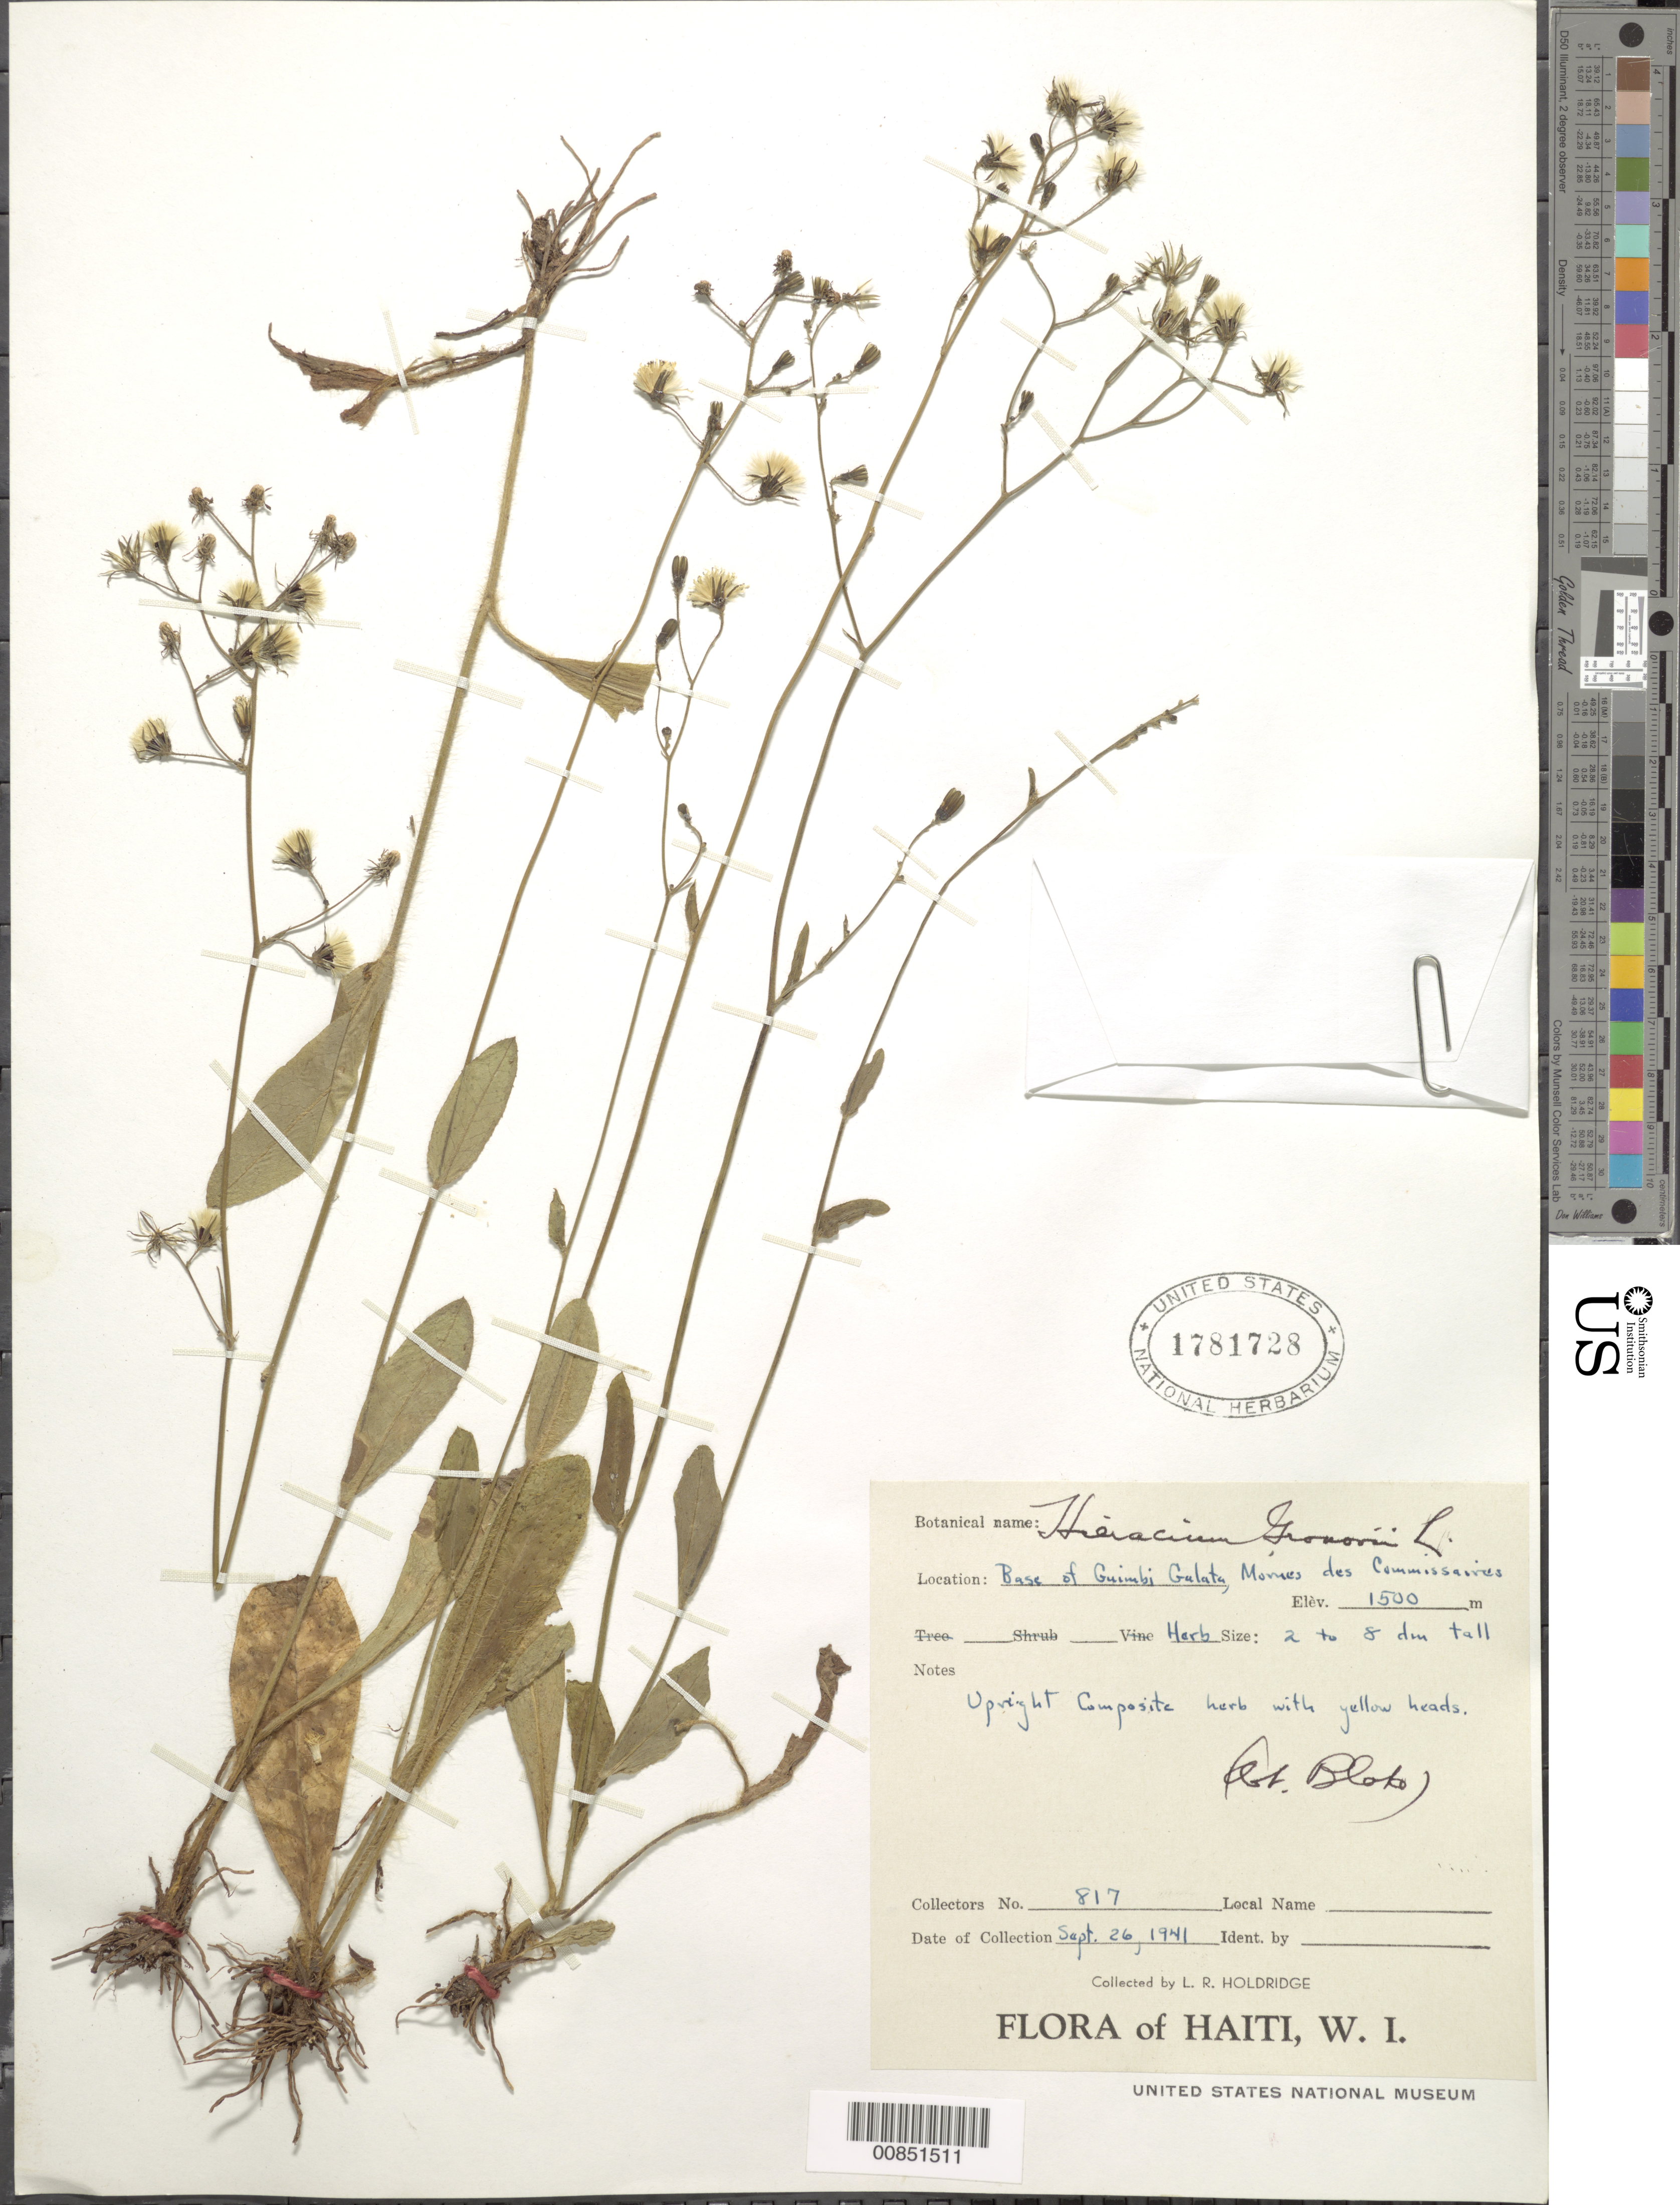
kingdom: Plantae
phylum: Tracheophyta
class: Magnoliopsida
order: Asterales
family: Asteraceae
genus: Hieracium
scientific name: Hieracium gronovii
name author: L.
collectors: L. Holdridge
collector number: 817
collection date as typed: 26 Sep 1941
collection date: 1941-09-26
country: Haiti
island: Hispaniola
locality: Base of Guimbi Gulata, Mornes des Commissaires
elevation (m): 1500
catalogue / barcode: US 1781728